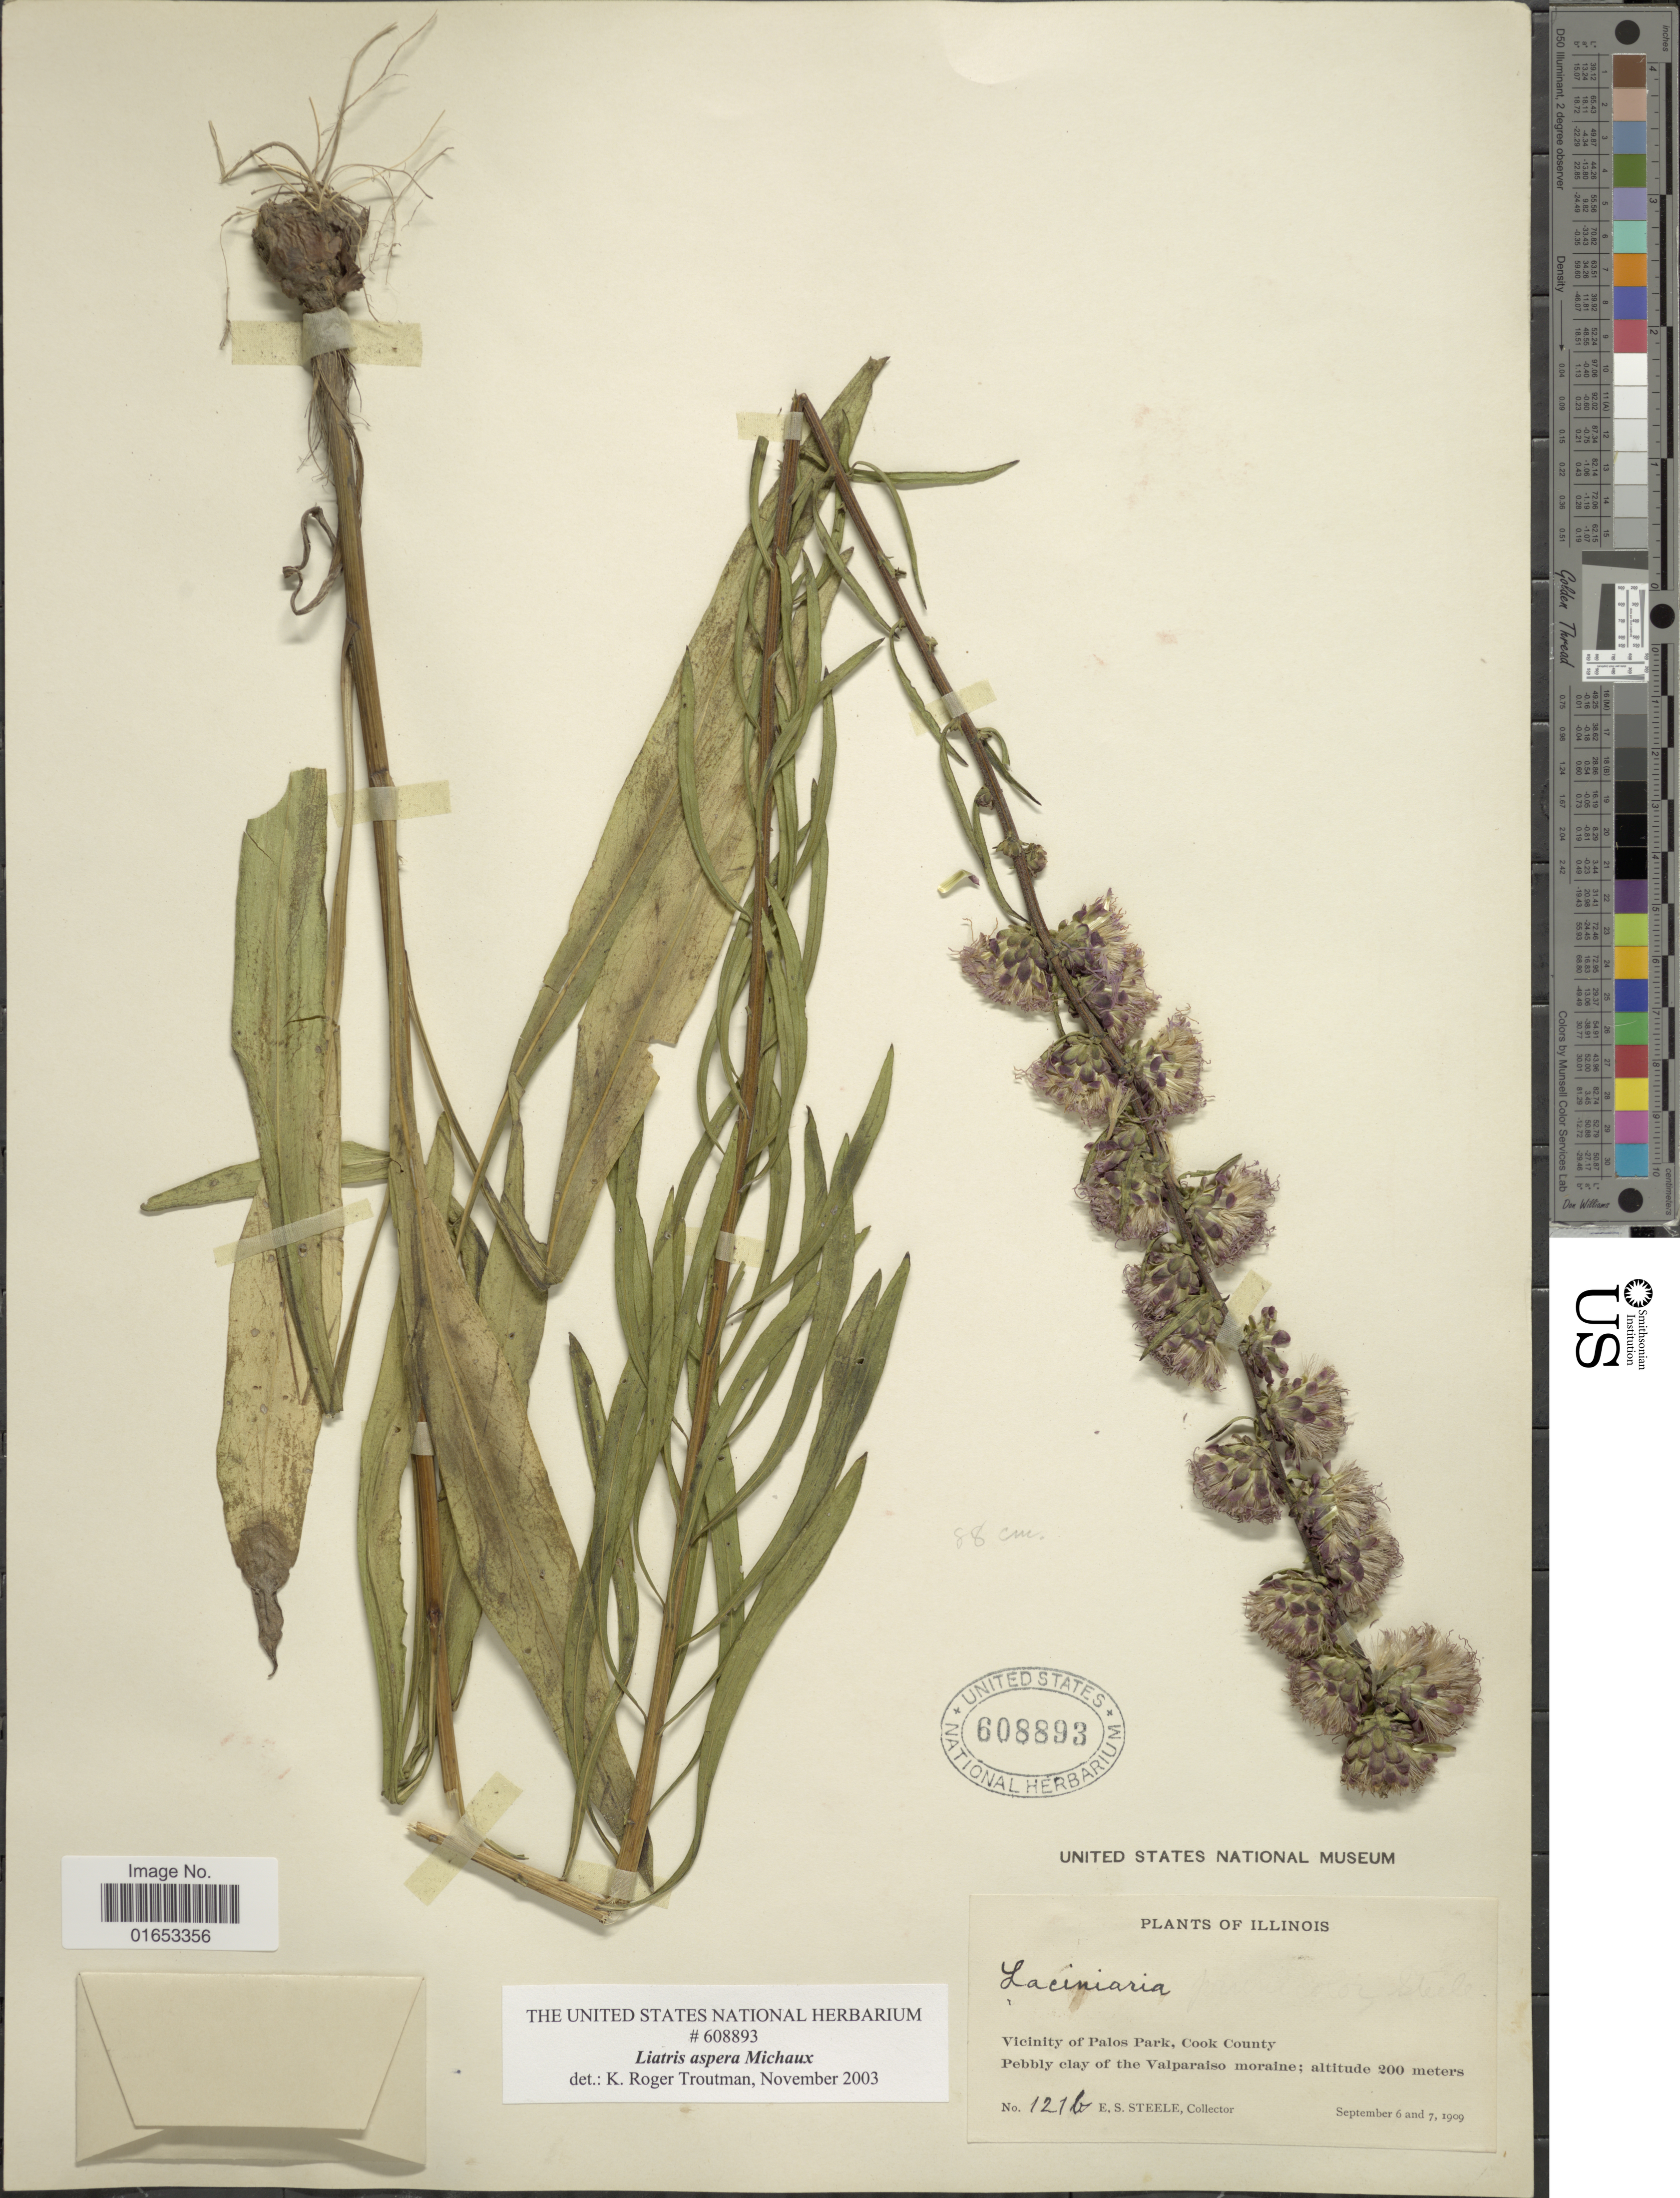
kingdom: Plantae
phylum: Tracheophyta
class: Magnoliopsida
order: Asterales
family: Asteraceae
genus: Liatris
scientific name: Liatris aspera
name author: Michx.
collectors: E. Steele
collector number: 121b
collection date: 1909-09-06/1909-09-07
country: United States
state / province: Illinois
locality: Vicinity of Palos Park, Cook County, Pebbly clay of the Valparaiso moraine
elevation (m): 200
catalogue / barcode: US 608893